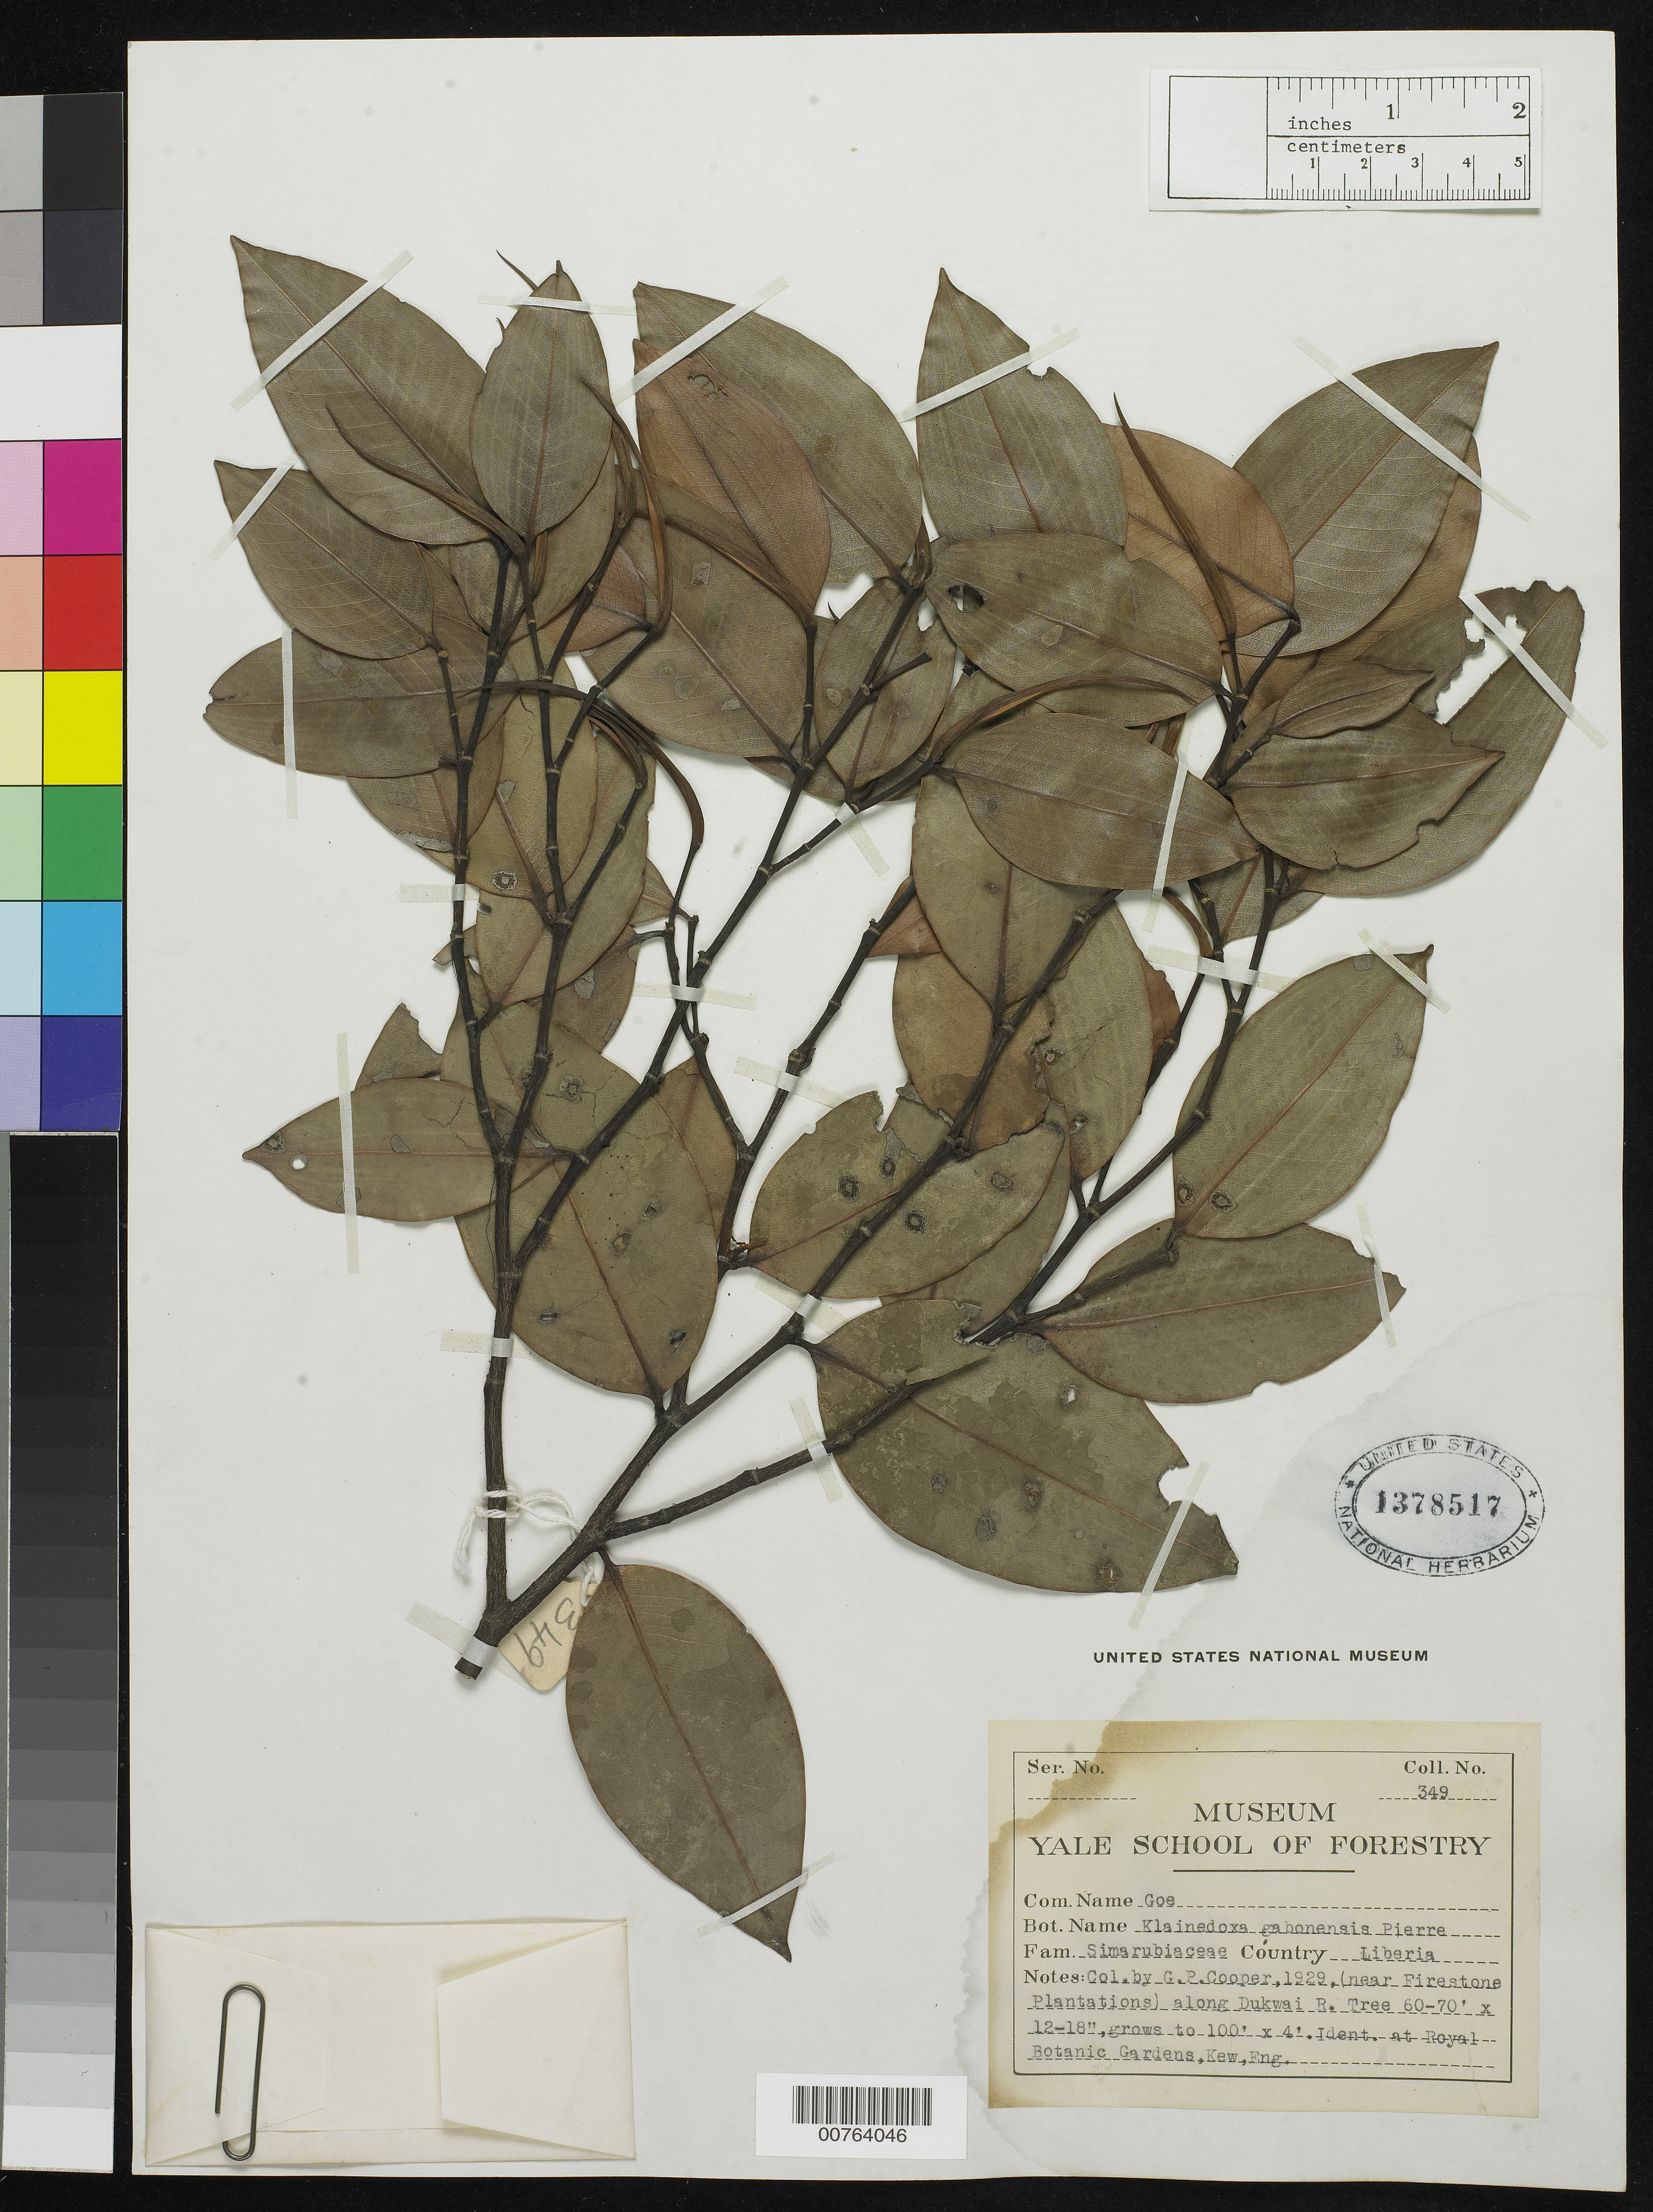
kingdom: Plantae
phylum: Tracheophyta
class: Magnoliopsida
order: Malpighiales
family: Irvingiaceae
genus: Klainedoxa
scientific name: Klainedoxa gabonensis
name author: Pierre ex Engl.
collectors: G. Cooper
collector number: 349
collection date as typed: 1929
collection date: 1929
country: Liberia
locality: (near Firestone Plantations) along Dukwai River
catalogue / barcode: US 1378517